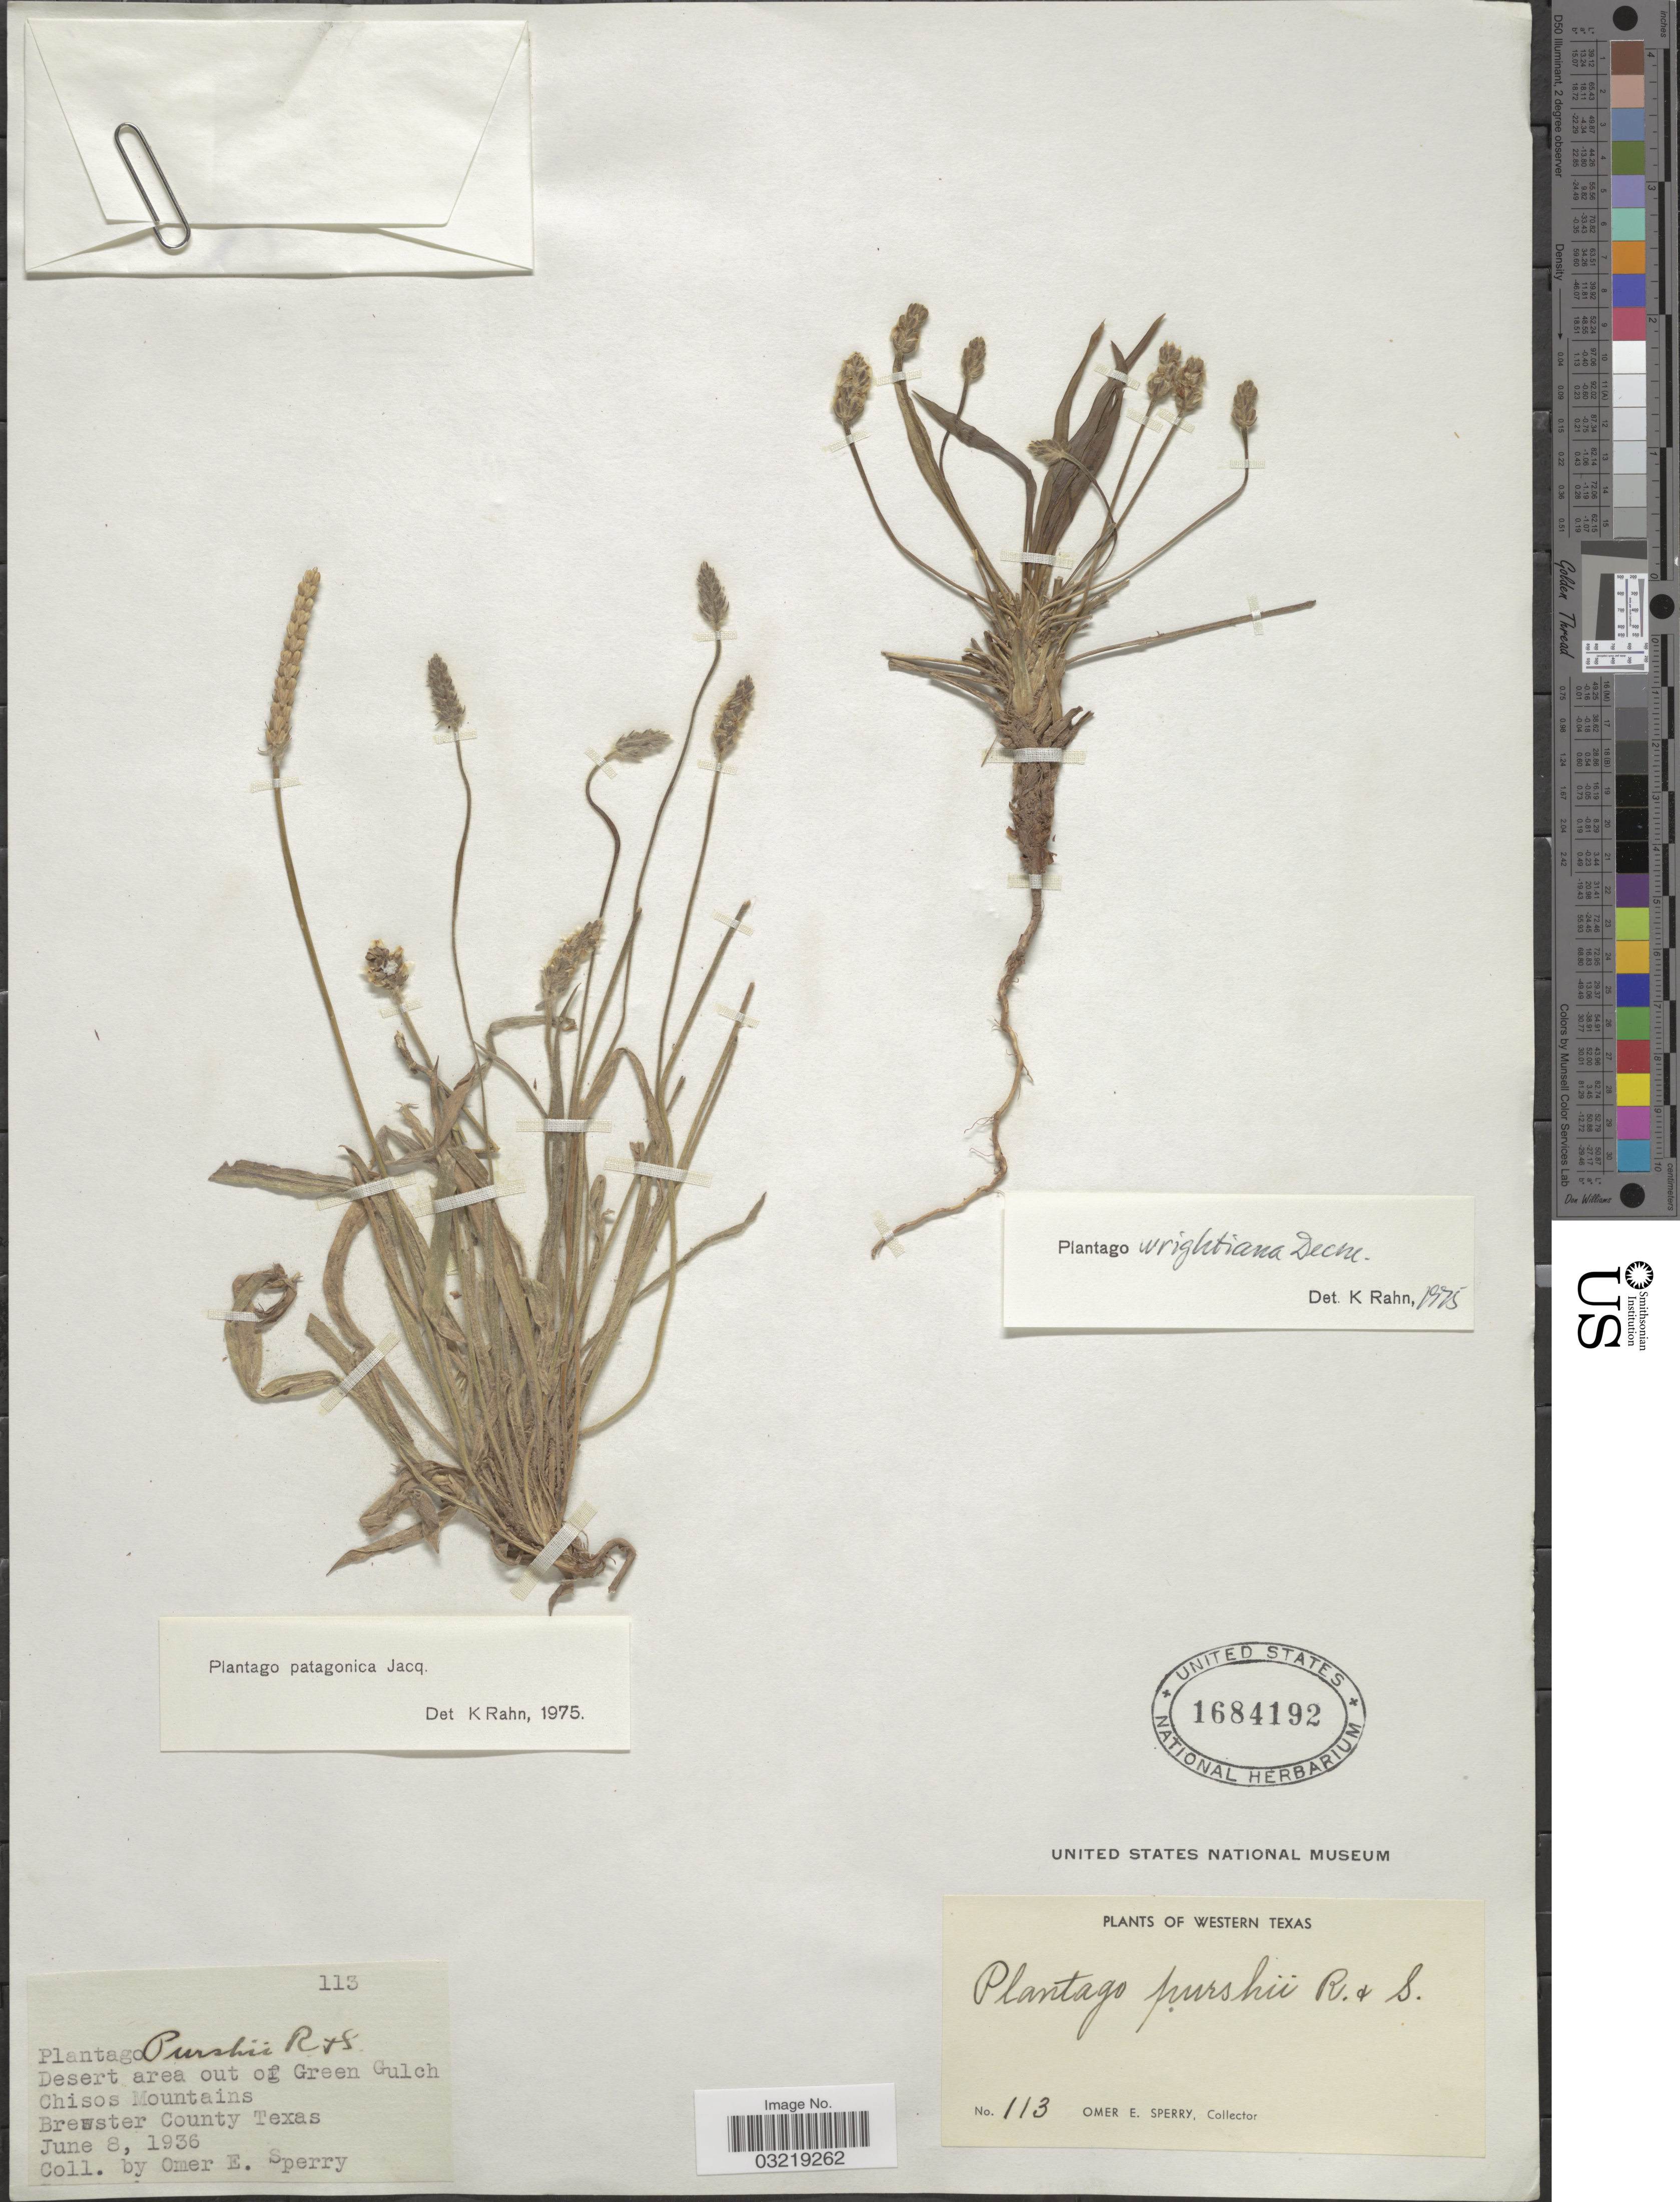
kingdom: Plantae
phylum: Tracheophyta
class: Magnoliopsida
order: Lamiales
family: Plantaginaceae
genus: Plantago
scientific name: Plantago patagonica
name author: Jacq.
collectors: O. E. Sperry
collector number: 113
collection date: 1936-06-08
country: United States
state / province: Texas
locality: Desert area out of Green Gulch. Chisos Mountains, Brewster County.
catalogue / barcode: US 1684192